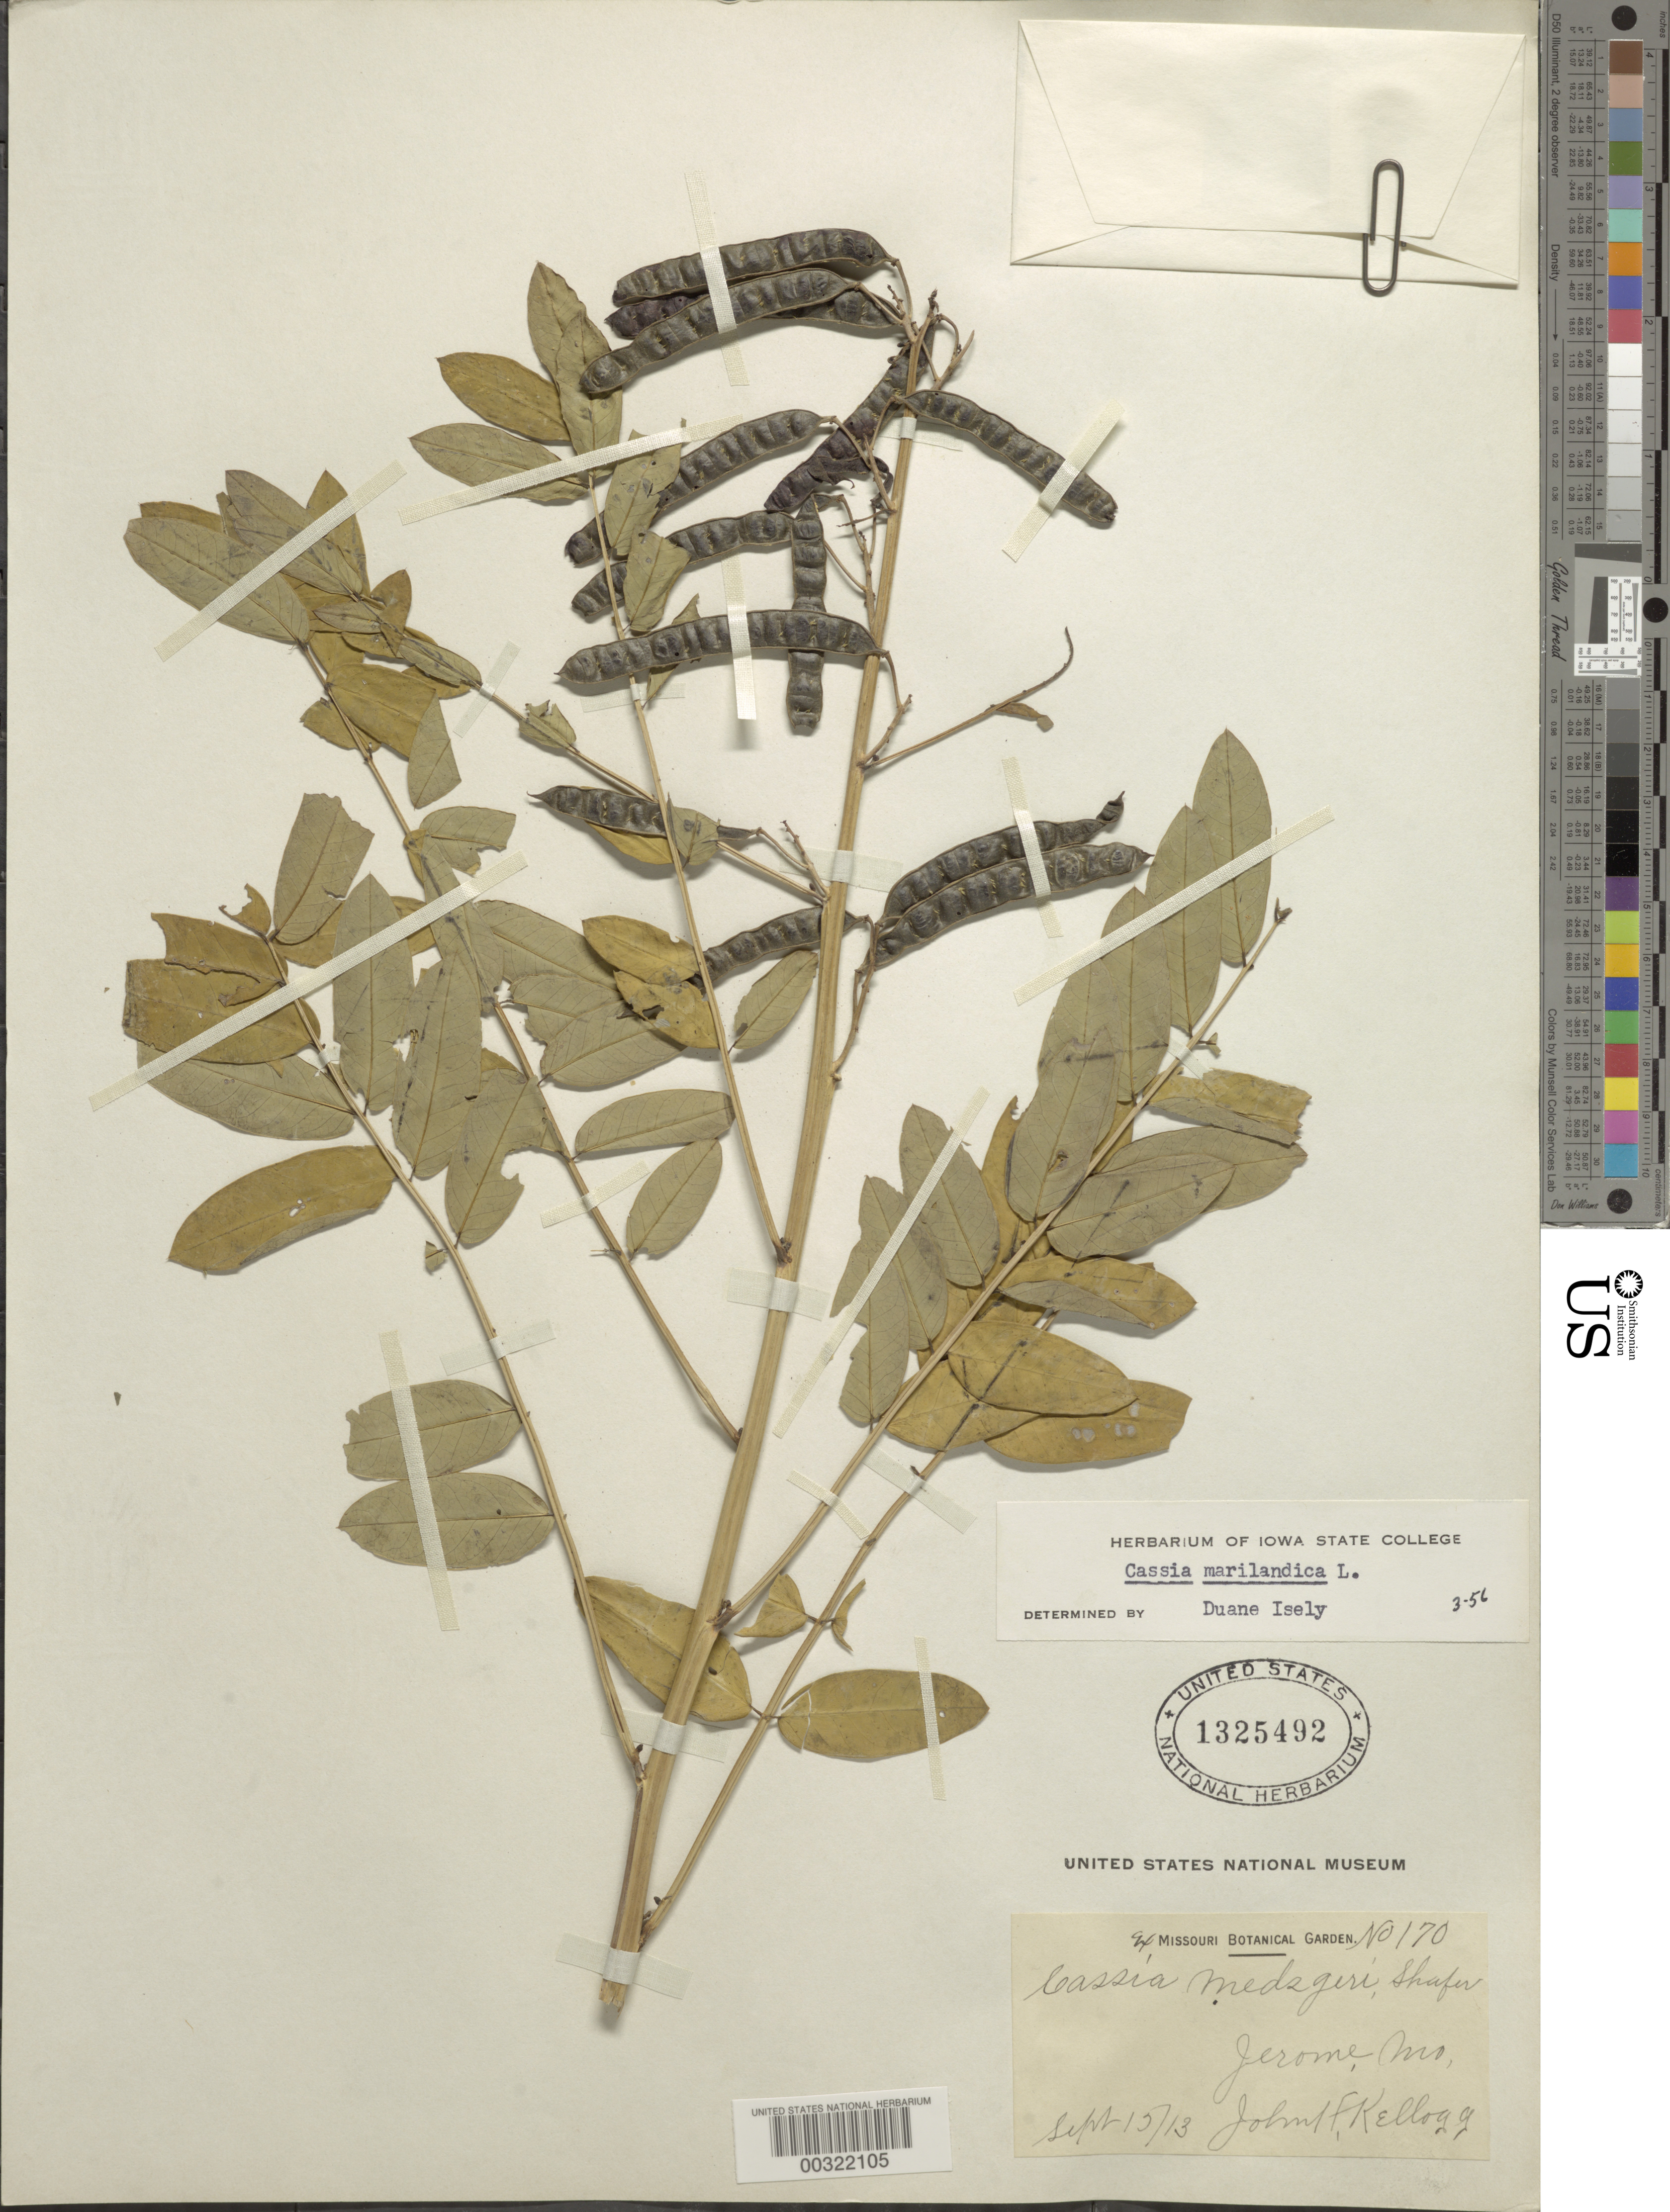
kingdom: Plantae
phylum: Tracheophyta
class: Magnoliopsida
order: Fabales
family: Fabaceae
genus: Senna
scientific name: Senna marilandica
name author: (L.) Link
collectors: J. F. Kellogg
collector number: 170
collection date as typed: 15 Sep 1913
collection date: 1913-09-15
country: United States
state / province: Missouri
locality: Jerome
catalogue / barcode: US 1325492